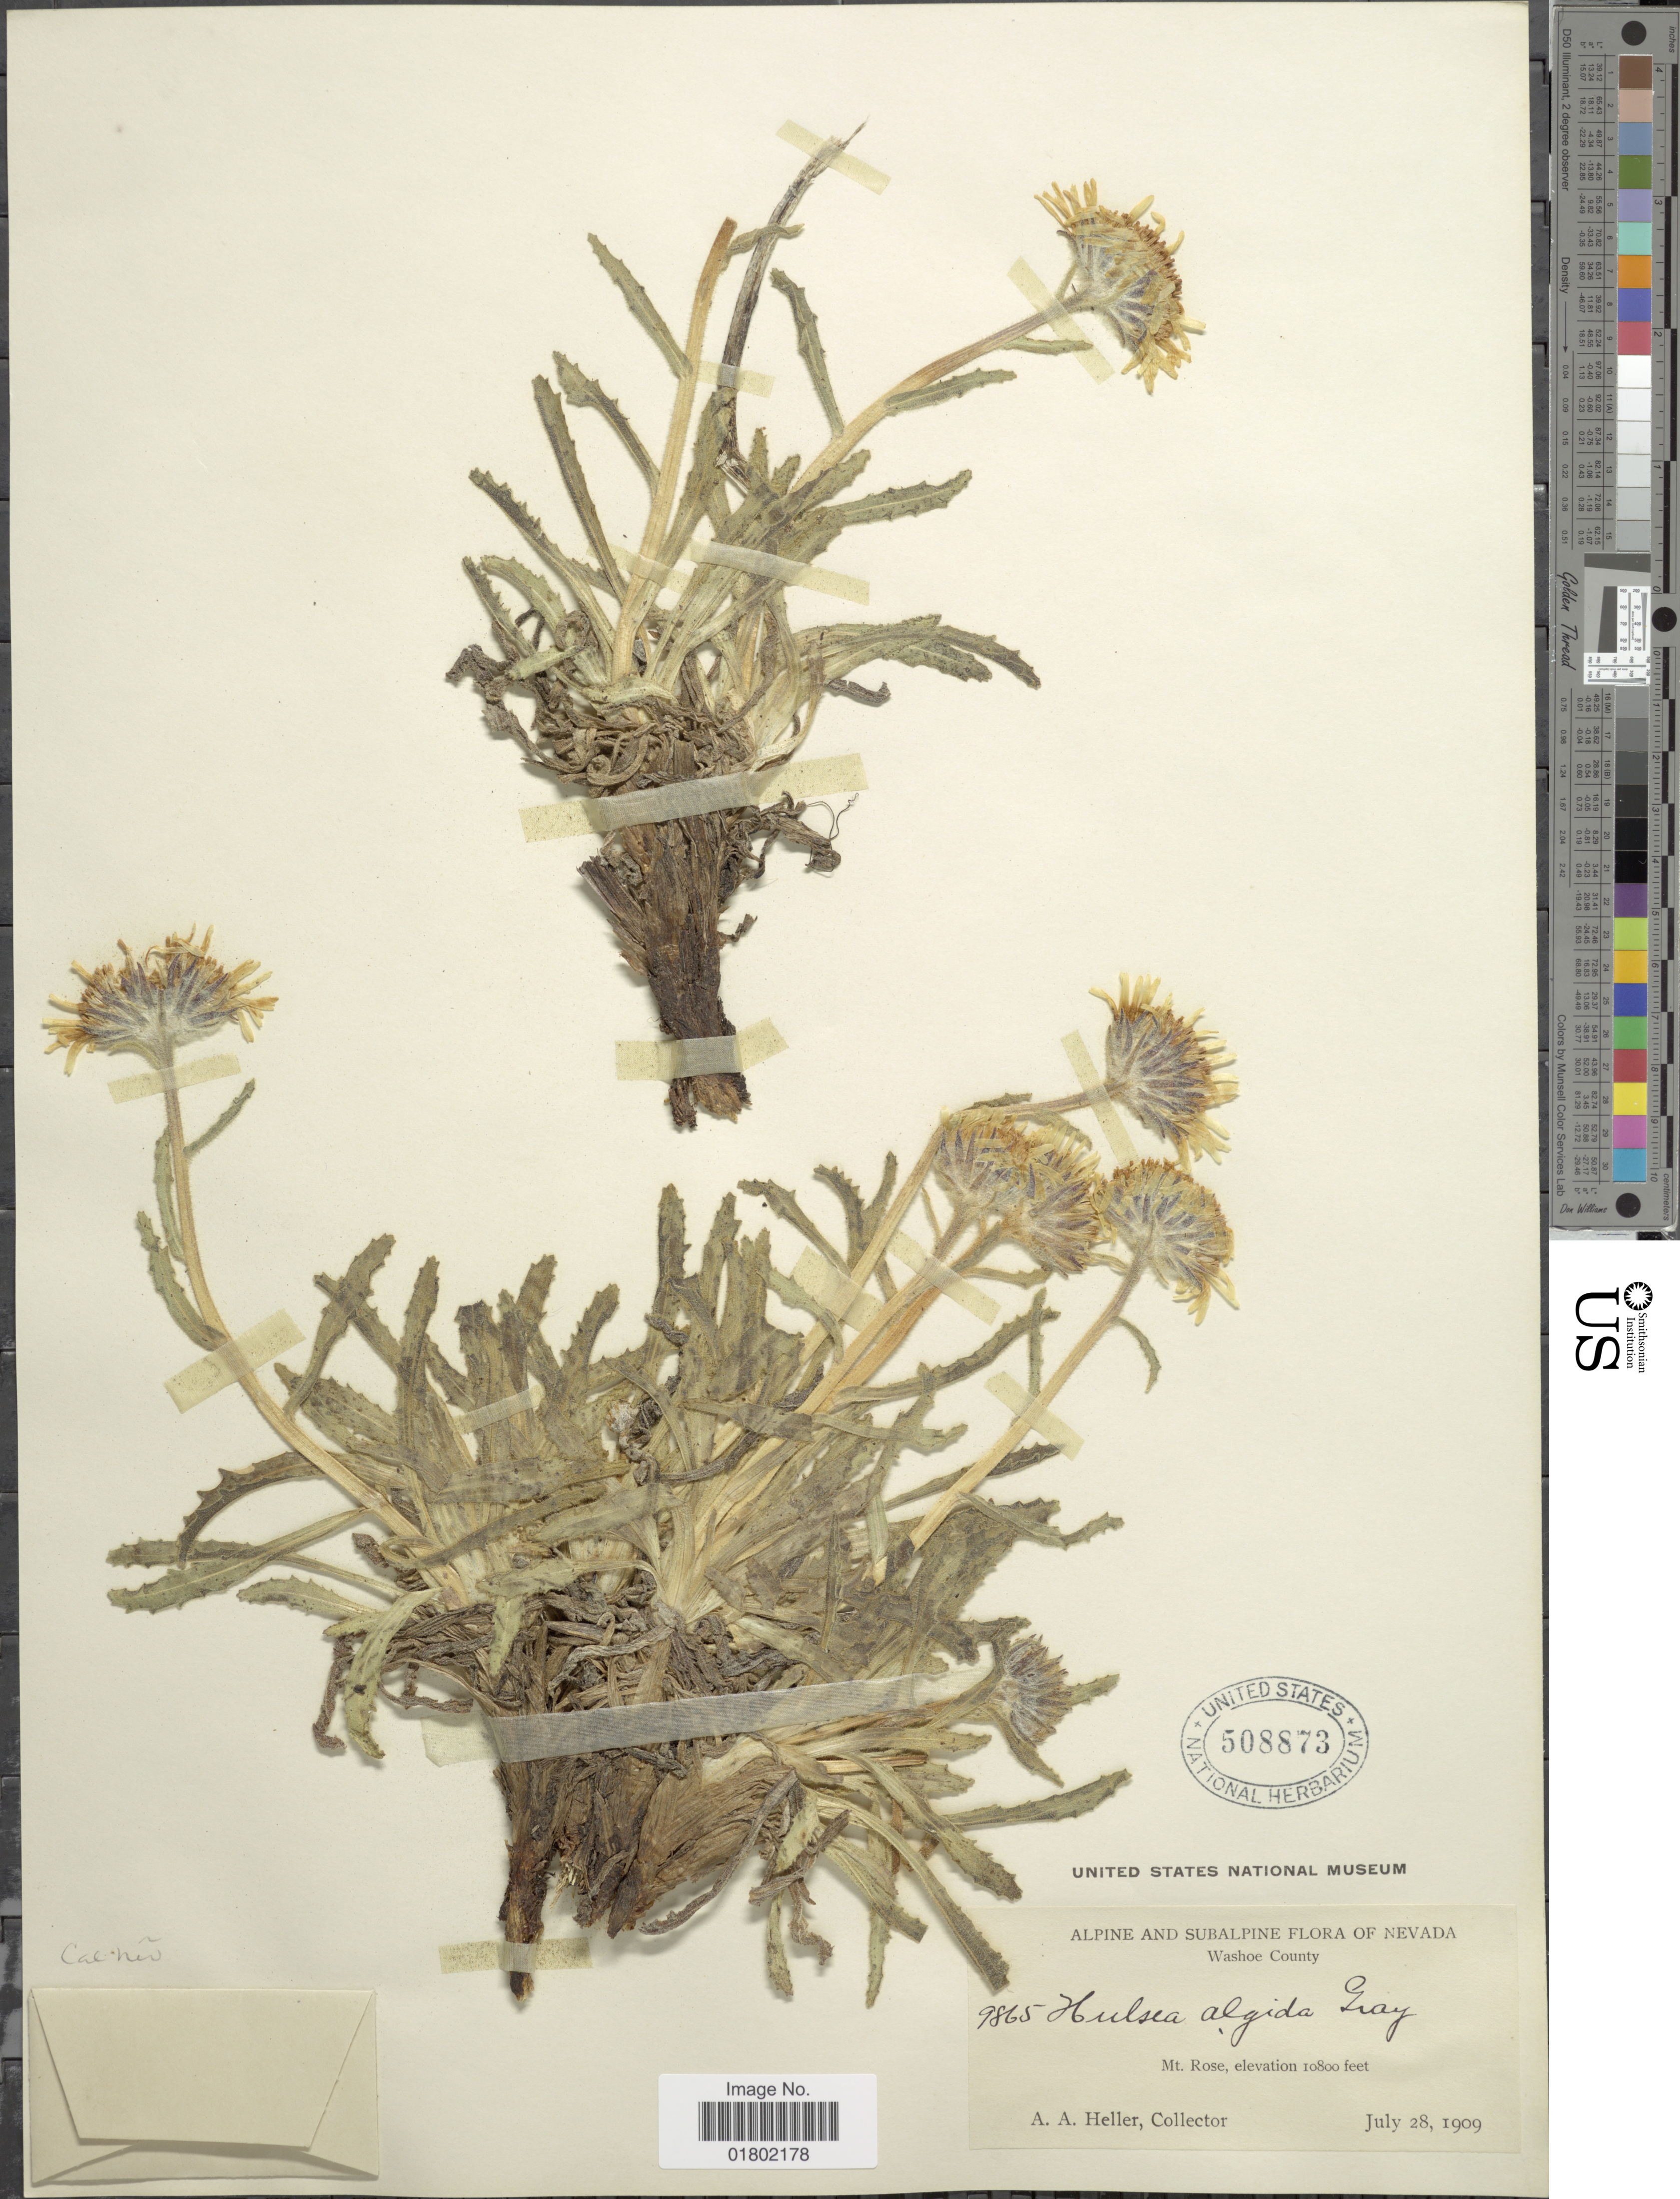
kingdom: Plantae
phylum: Tracheophyta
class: Magnoliopsida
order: Asterales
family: Asteraceae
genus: Hulsea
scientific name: Hulsea algida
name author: A. Gray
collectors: A. A. Heller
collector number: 9865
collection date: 1909-07-28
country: United States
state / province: Nevada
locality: Washoe County, Mt. Rose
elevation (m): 3292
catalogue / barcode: US 508873